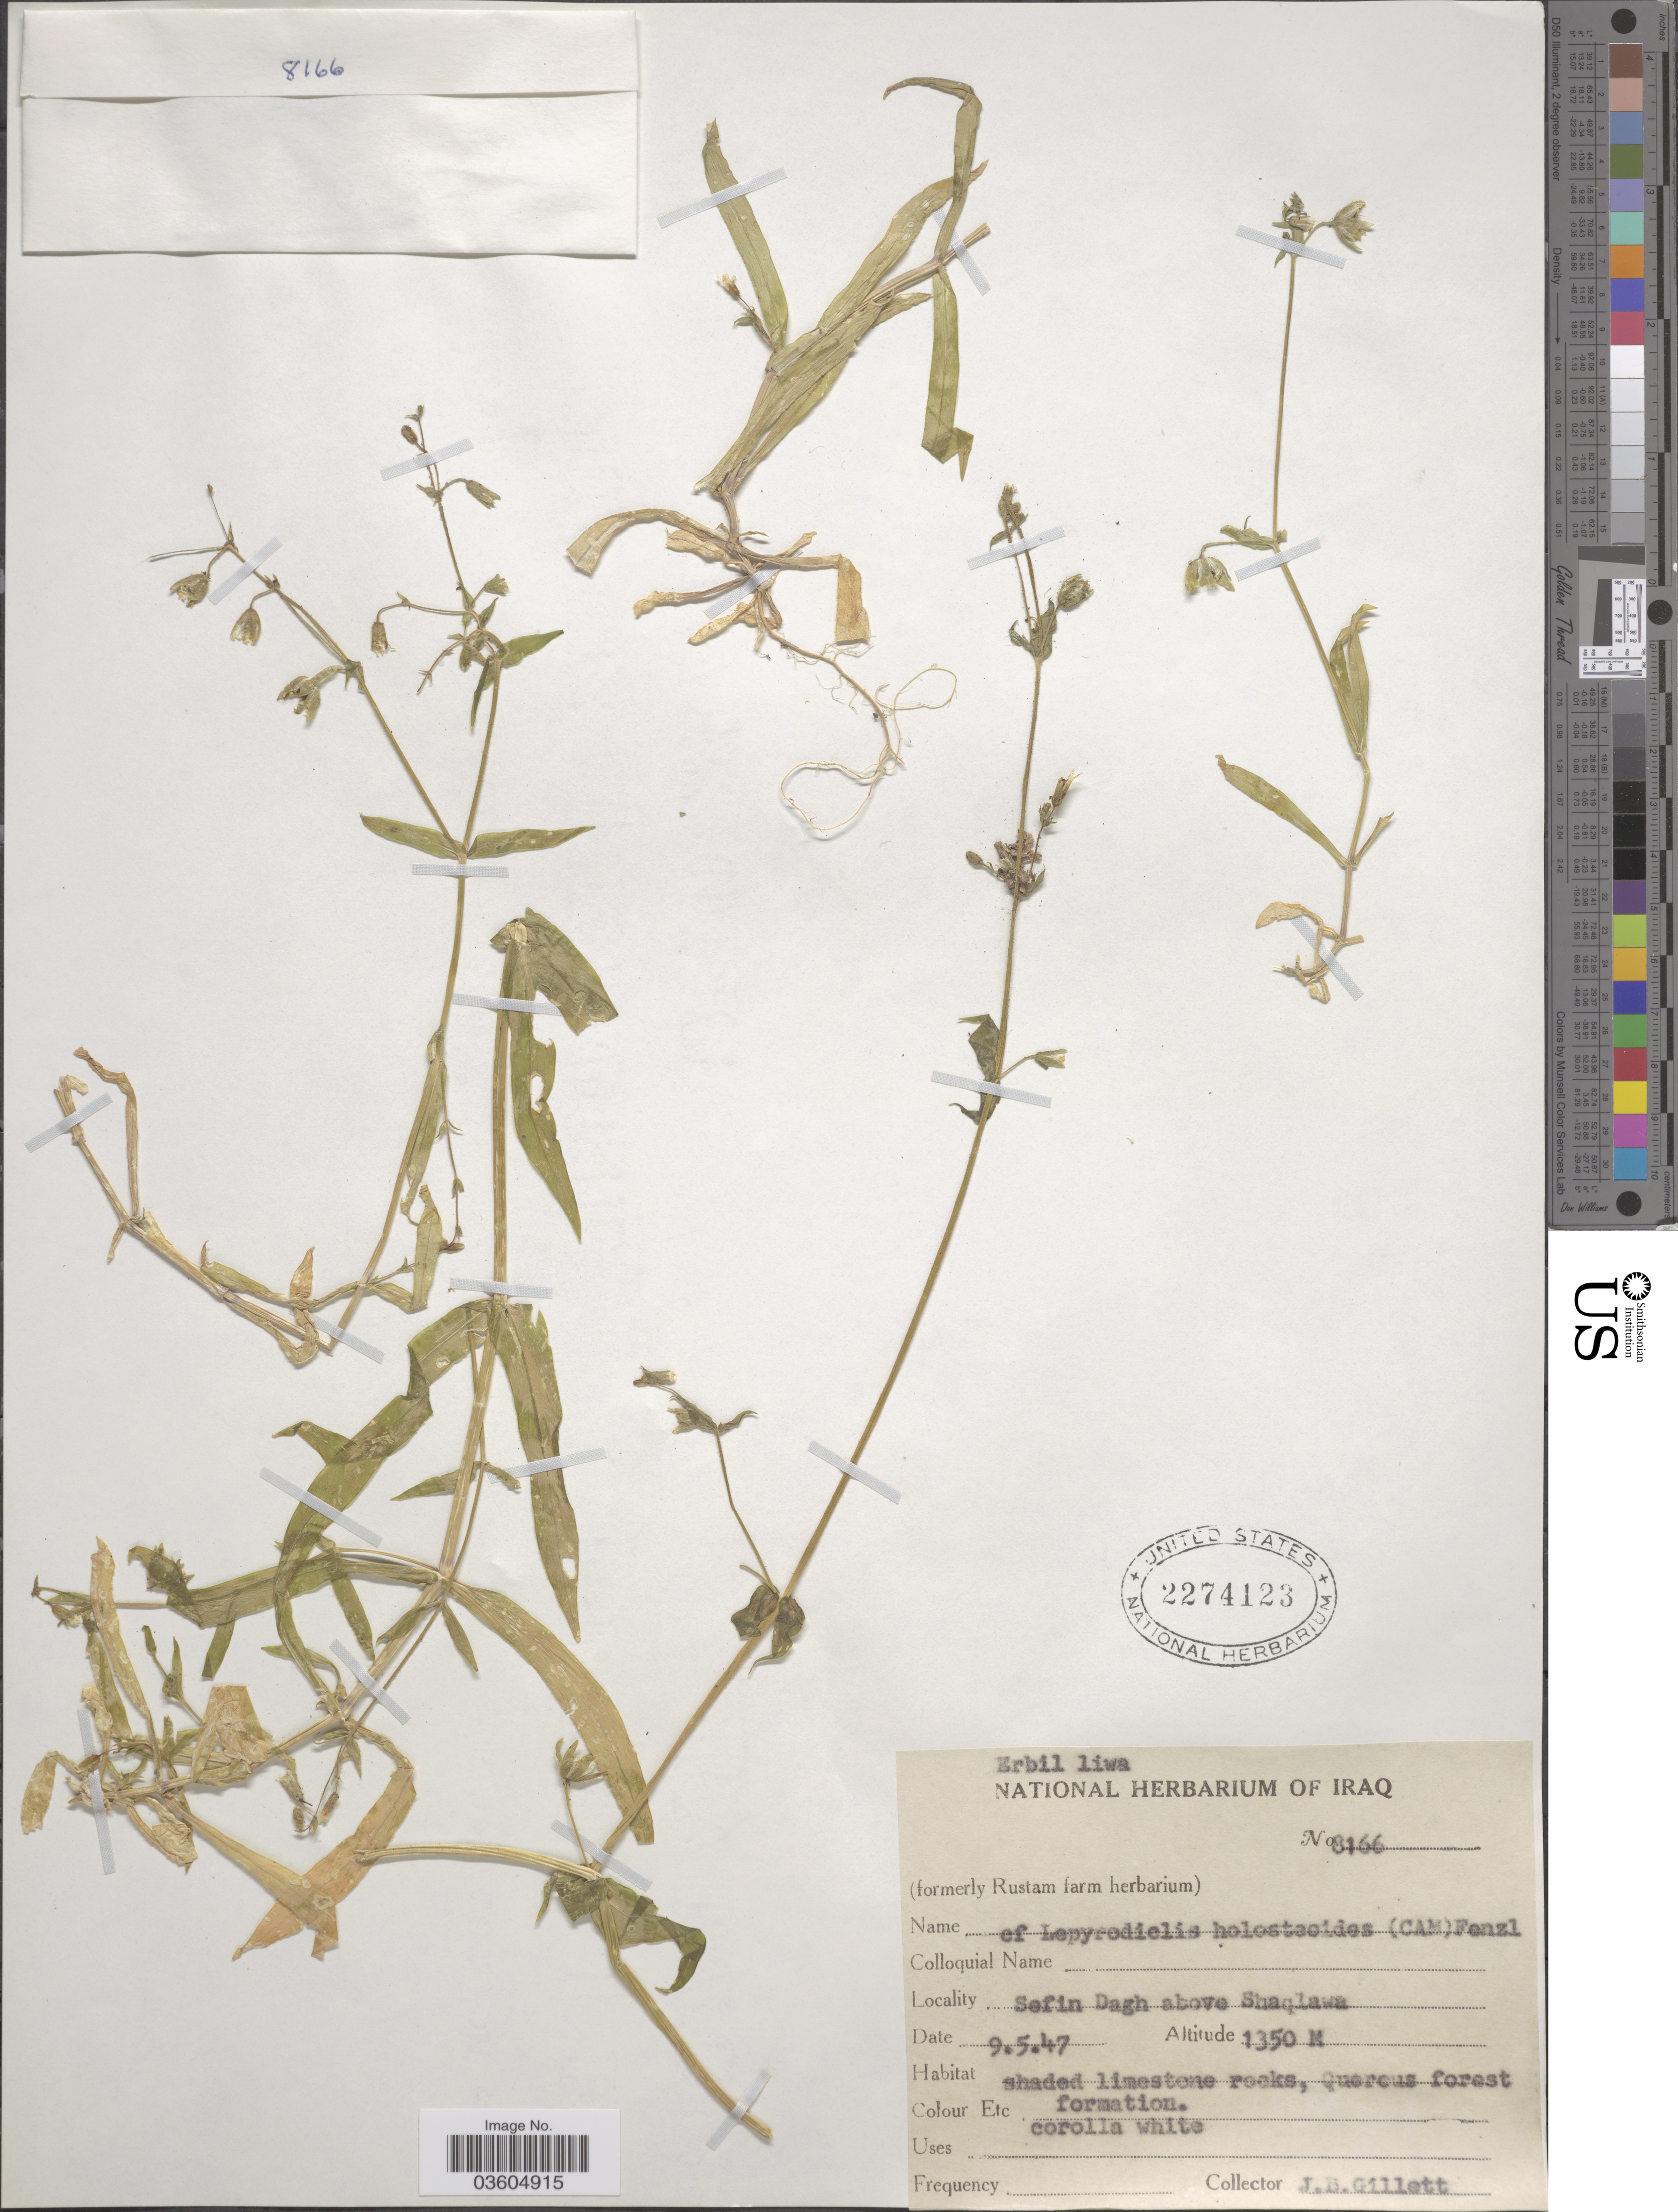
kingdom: Plantae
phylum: Tracheophyta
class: Magnoliopsida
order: Caryophyllales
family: Caryophyllaceae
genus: Lepyrodiclis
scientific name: Lepyrodiclis holosteoides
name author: (C.A. Mey.) Fenzl ex Fisch. & C.A. Mey.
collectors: J. B. Gillett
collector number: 8166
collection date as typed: Transcribed d/m/y: 9/5/47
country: Iraq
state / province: Arbīl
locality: Erbil liwa. Sefin Dagh above Shaqlawa.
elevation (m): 1350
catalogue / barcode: US 2274123